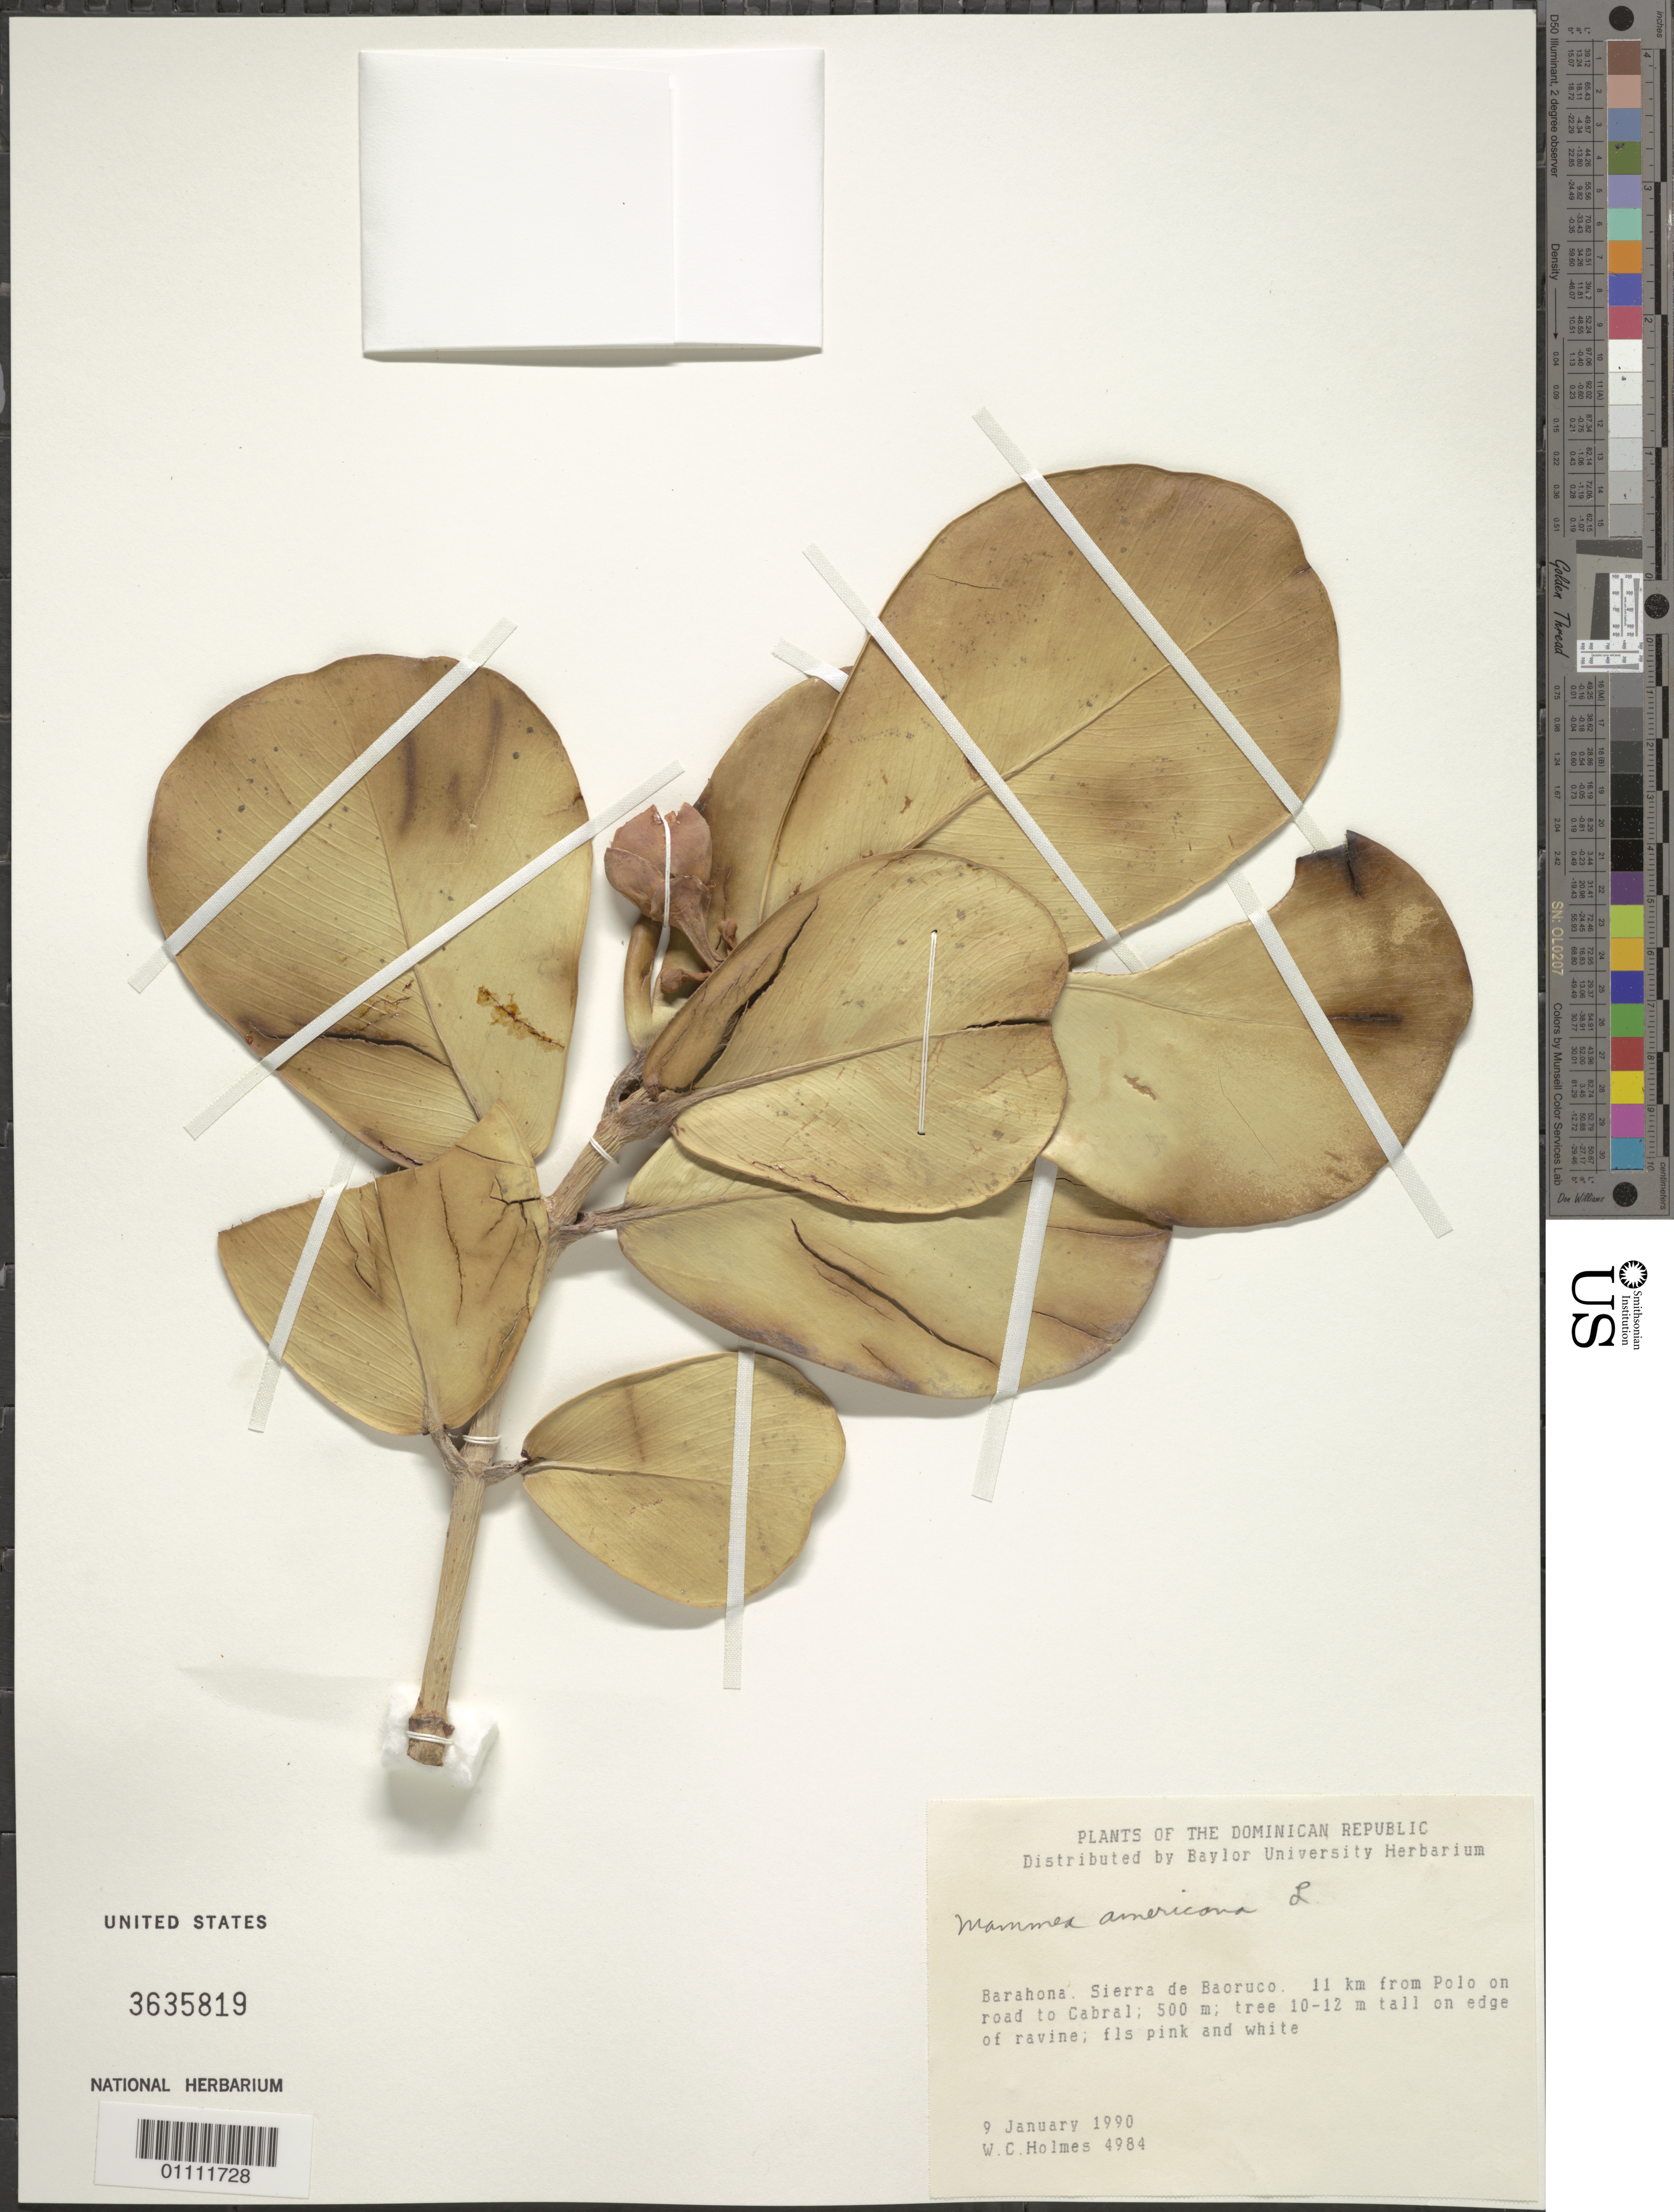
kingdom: Plantae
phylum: Tracheophyta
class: Magnoliopsida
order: Malpighiales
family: Calophyllaceae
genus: Mammea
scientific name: Mammea americana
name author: L.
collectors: W. C. Holmes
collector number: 4984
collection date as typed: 09 Jan 1990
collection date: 1990-01-09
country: Dominican Republic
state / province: Barahona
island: Hispaniola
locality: Sierra de Baoruco, 11 km from Polo on road to Cabral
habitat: On edge of ravine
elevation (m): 500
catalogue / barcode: US 3635819